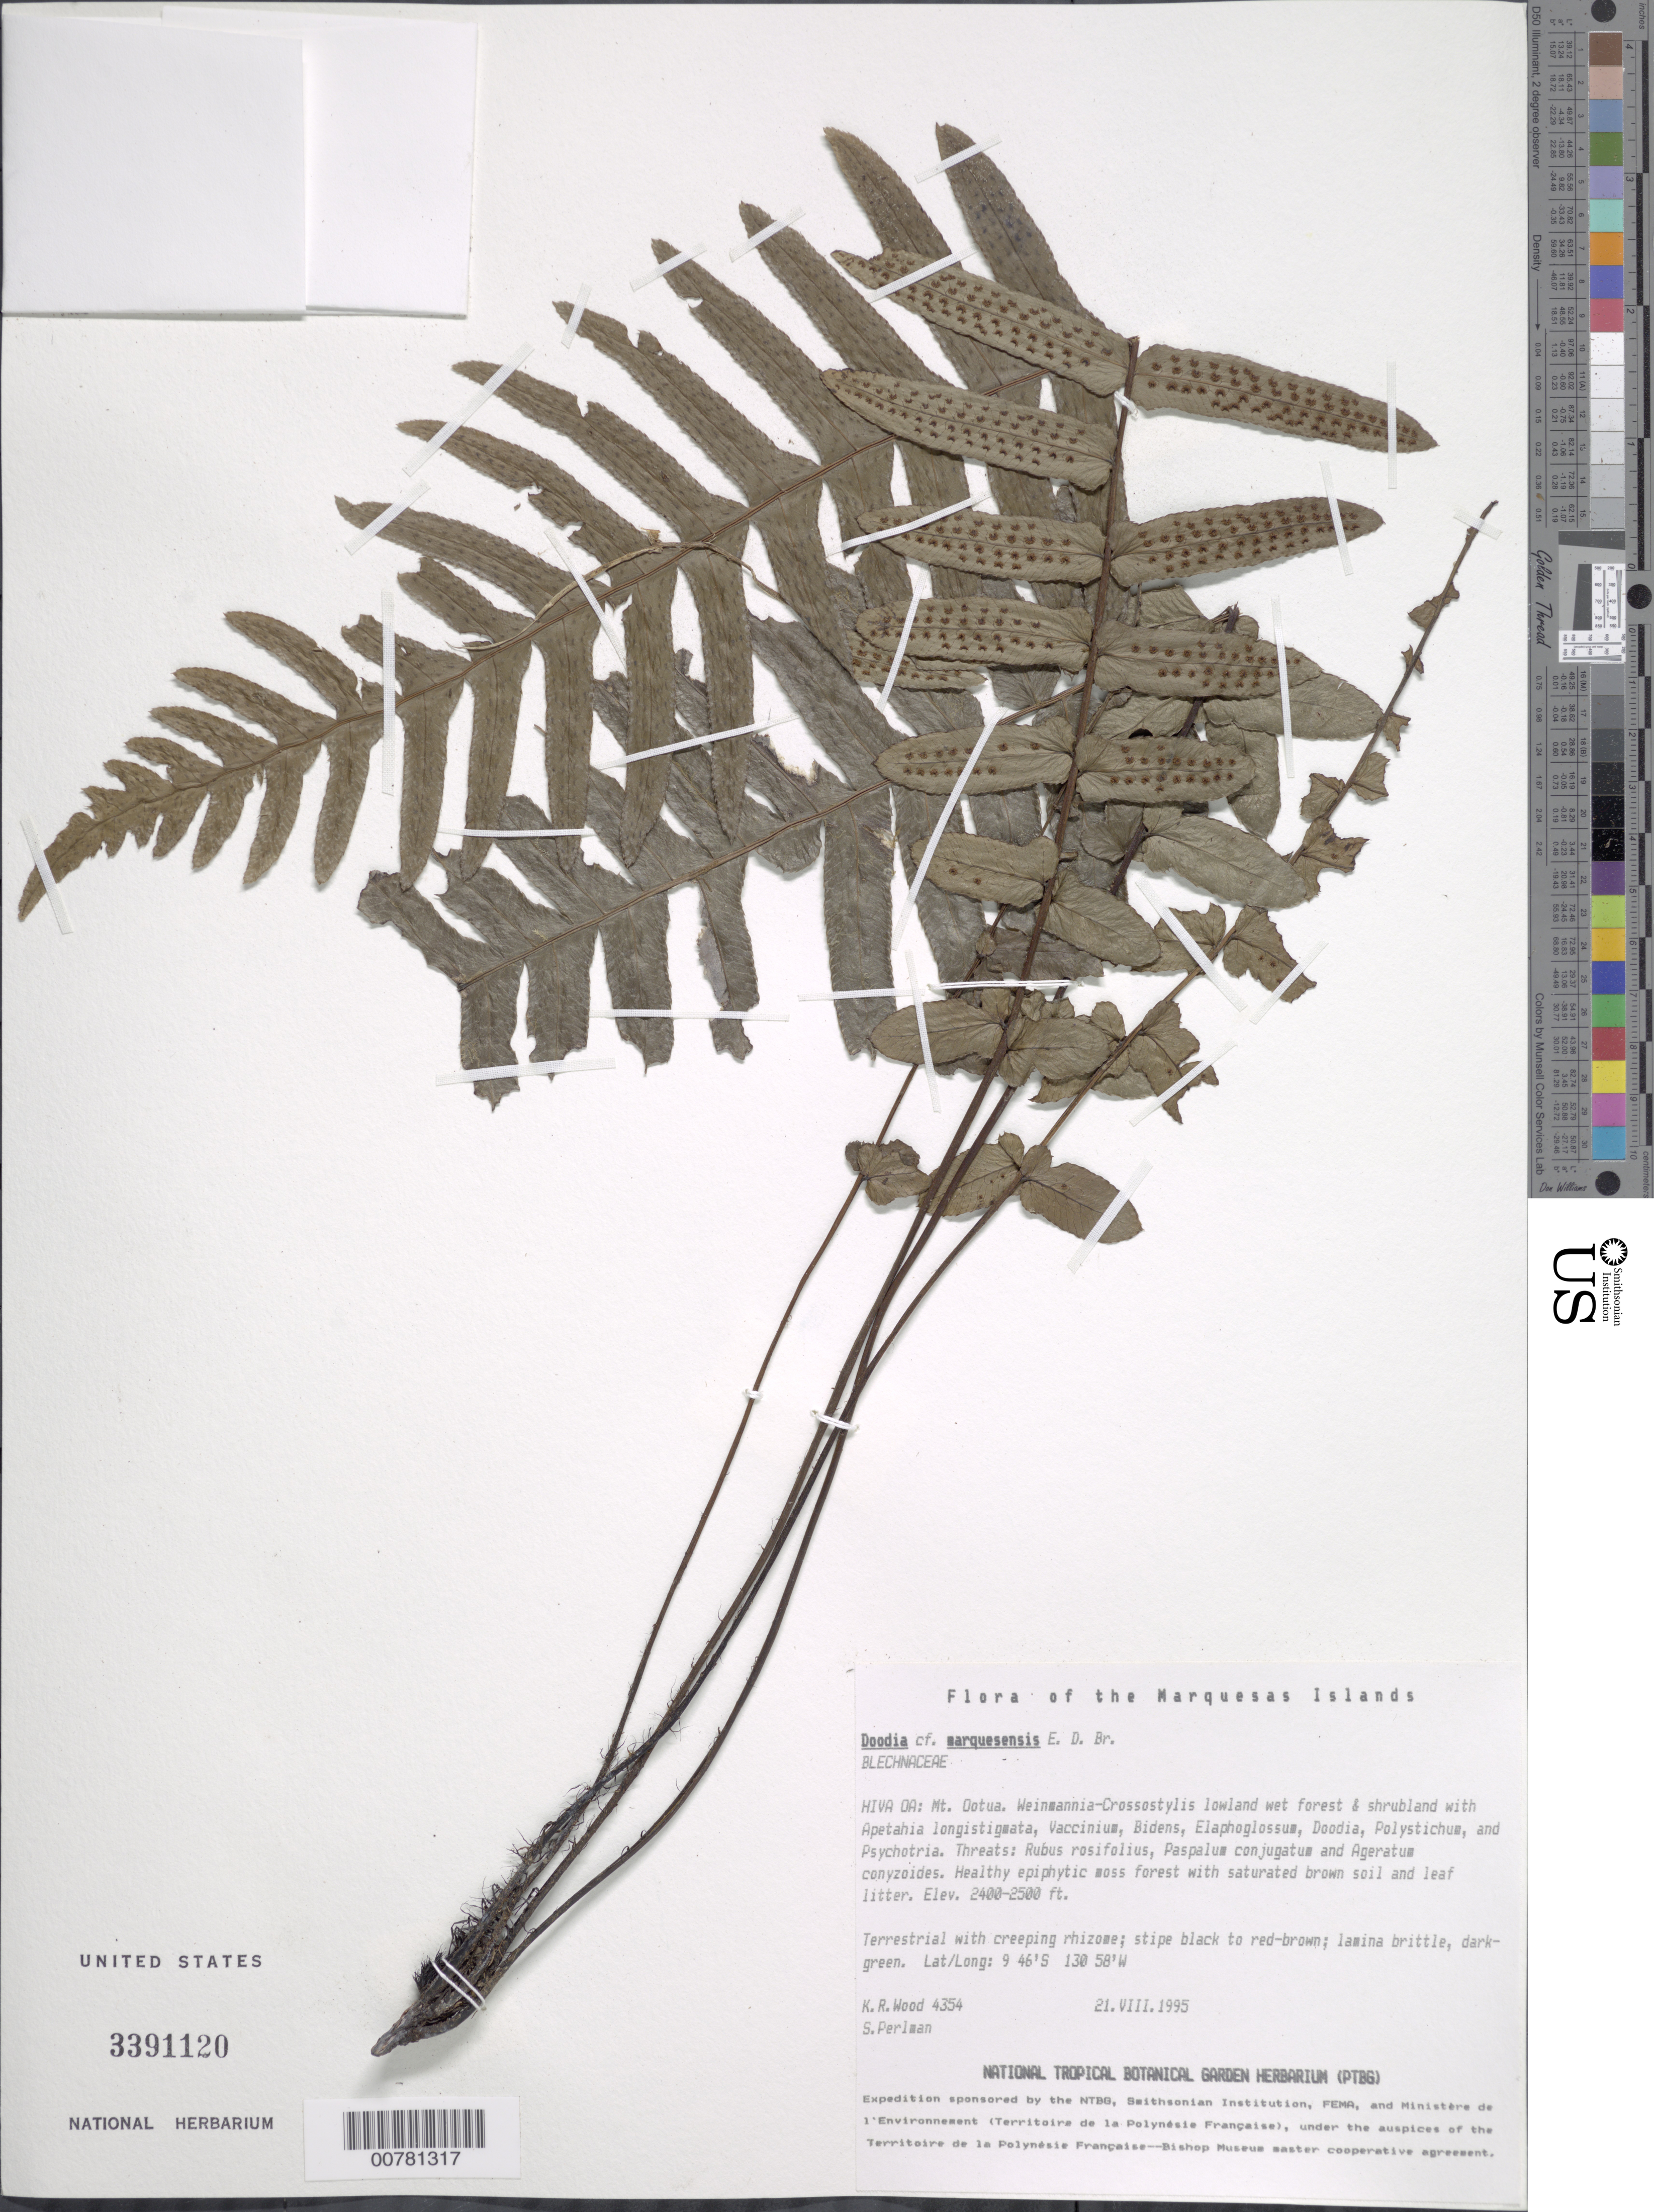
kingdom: Plantae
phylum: Tracheophyta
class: Polypodiopsida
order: Polypodiales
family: Blechnaceae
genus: Doodia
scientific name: Doodia marquesensis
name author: E.D. Br.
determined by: Lorence, David H., (PTBG), National Tropical Botanical Garden (UNITED STATES)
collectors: K. R. Wood & S. P. Perlman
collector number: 4354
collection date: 1995-08-21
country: French Polynesia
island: Hiva Oa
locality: Mt. Ootua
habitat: Weinmannia - Crossostylis lowland wet forest & shrubland. Healthy epiphytic moss forest w/ saturated brown soil and leaf litter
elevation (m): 732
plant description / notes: Rubus rosifolius, Paspalum conjugatum, Ageratum conyzoides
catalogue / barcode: US 3391120